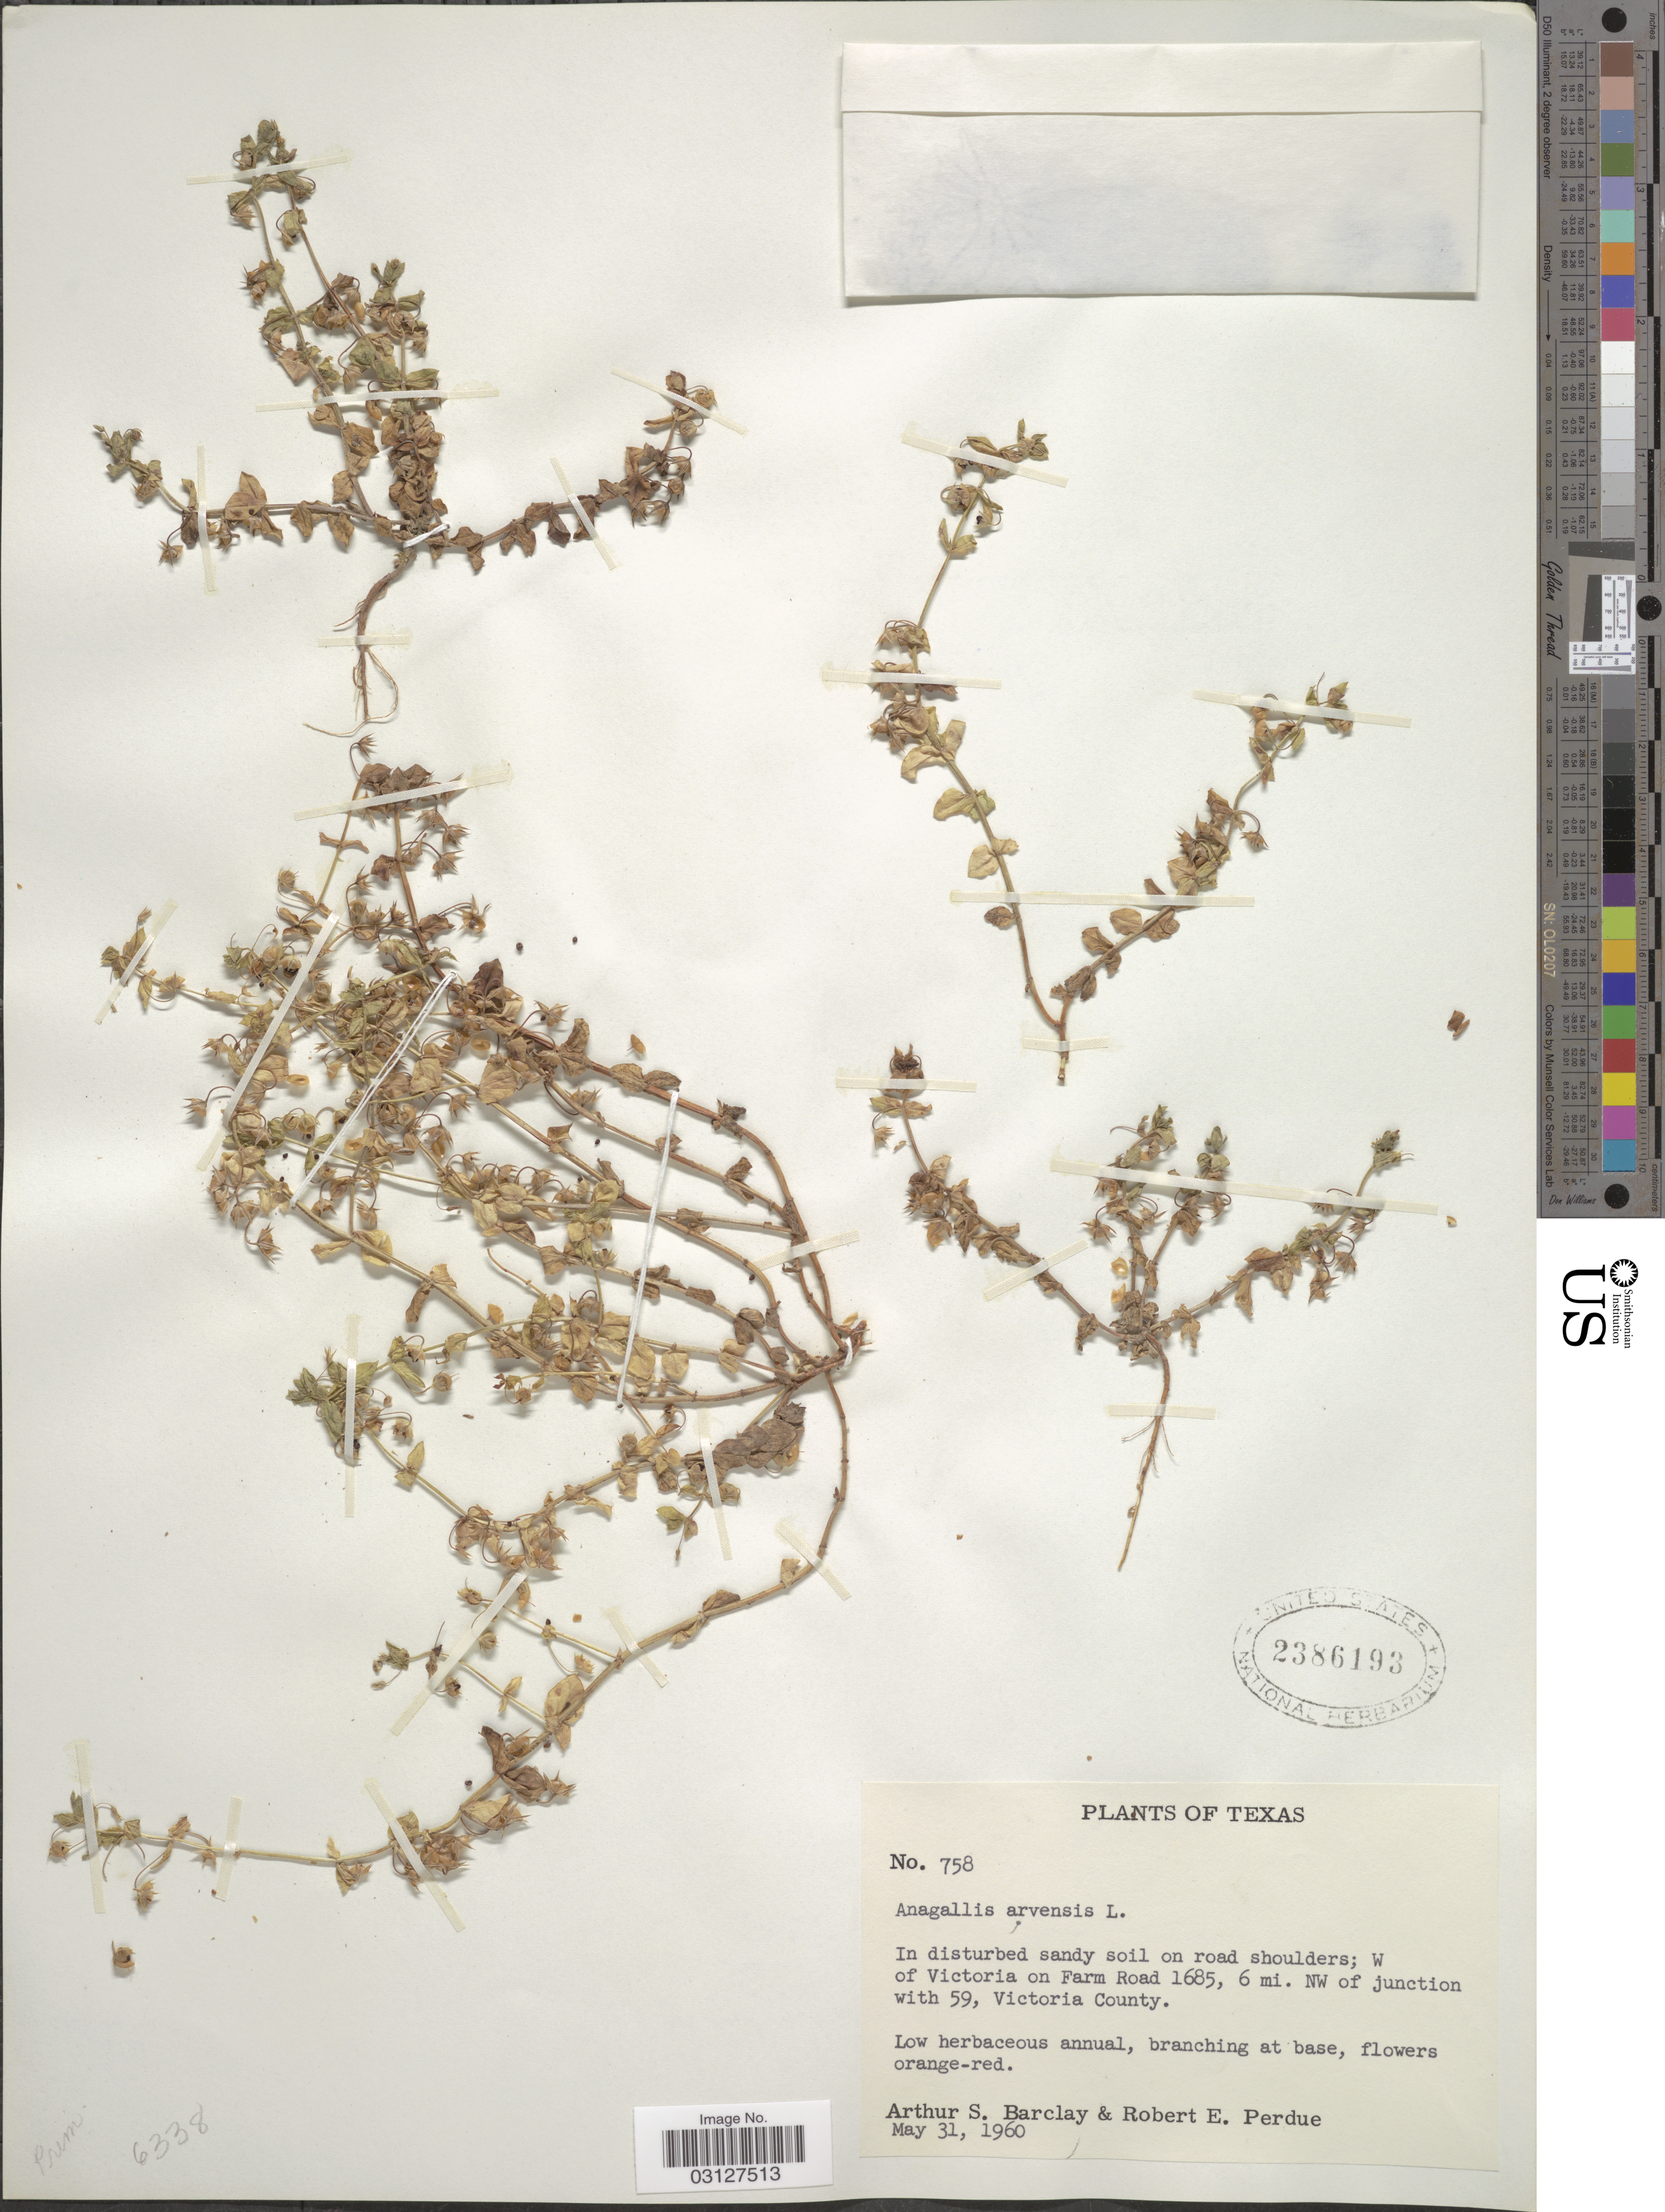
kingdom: Plantae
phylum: Tracheophyta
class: Magnoliopsida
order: Ericales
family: Primulaceae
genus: Anagallis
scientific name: Anagallis arvensis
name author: L.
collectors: A. S. Barclay & R. E. Perdue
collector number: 758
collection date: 1960-05-31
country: United States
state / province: Texas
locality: W of Victoria on Farm Road 1685, 6 mi. NW of junction with 59, Victoria County.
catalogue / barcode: US 2386193